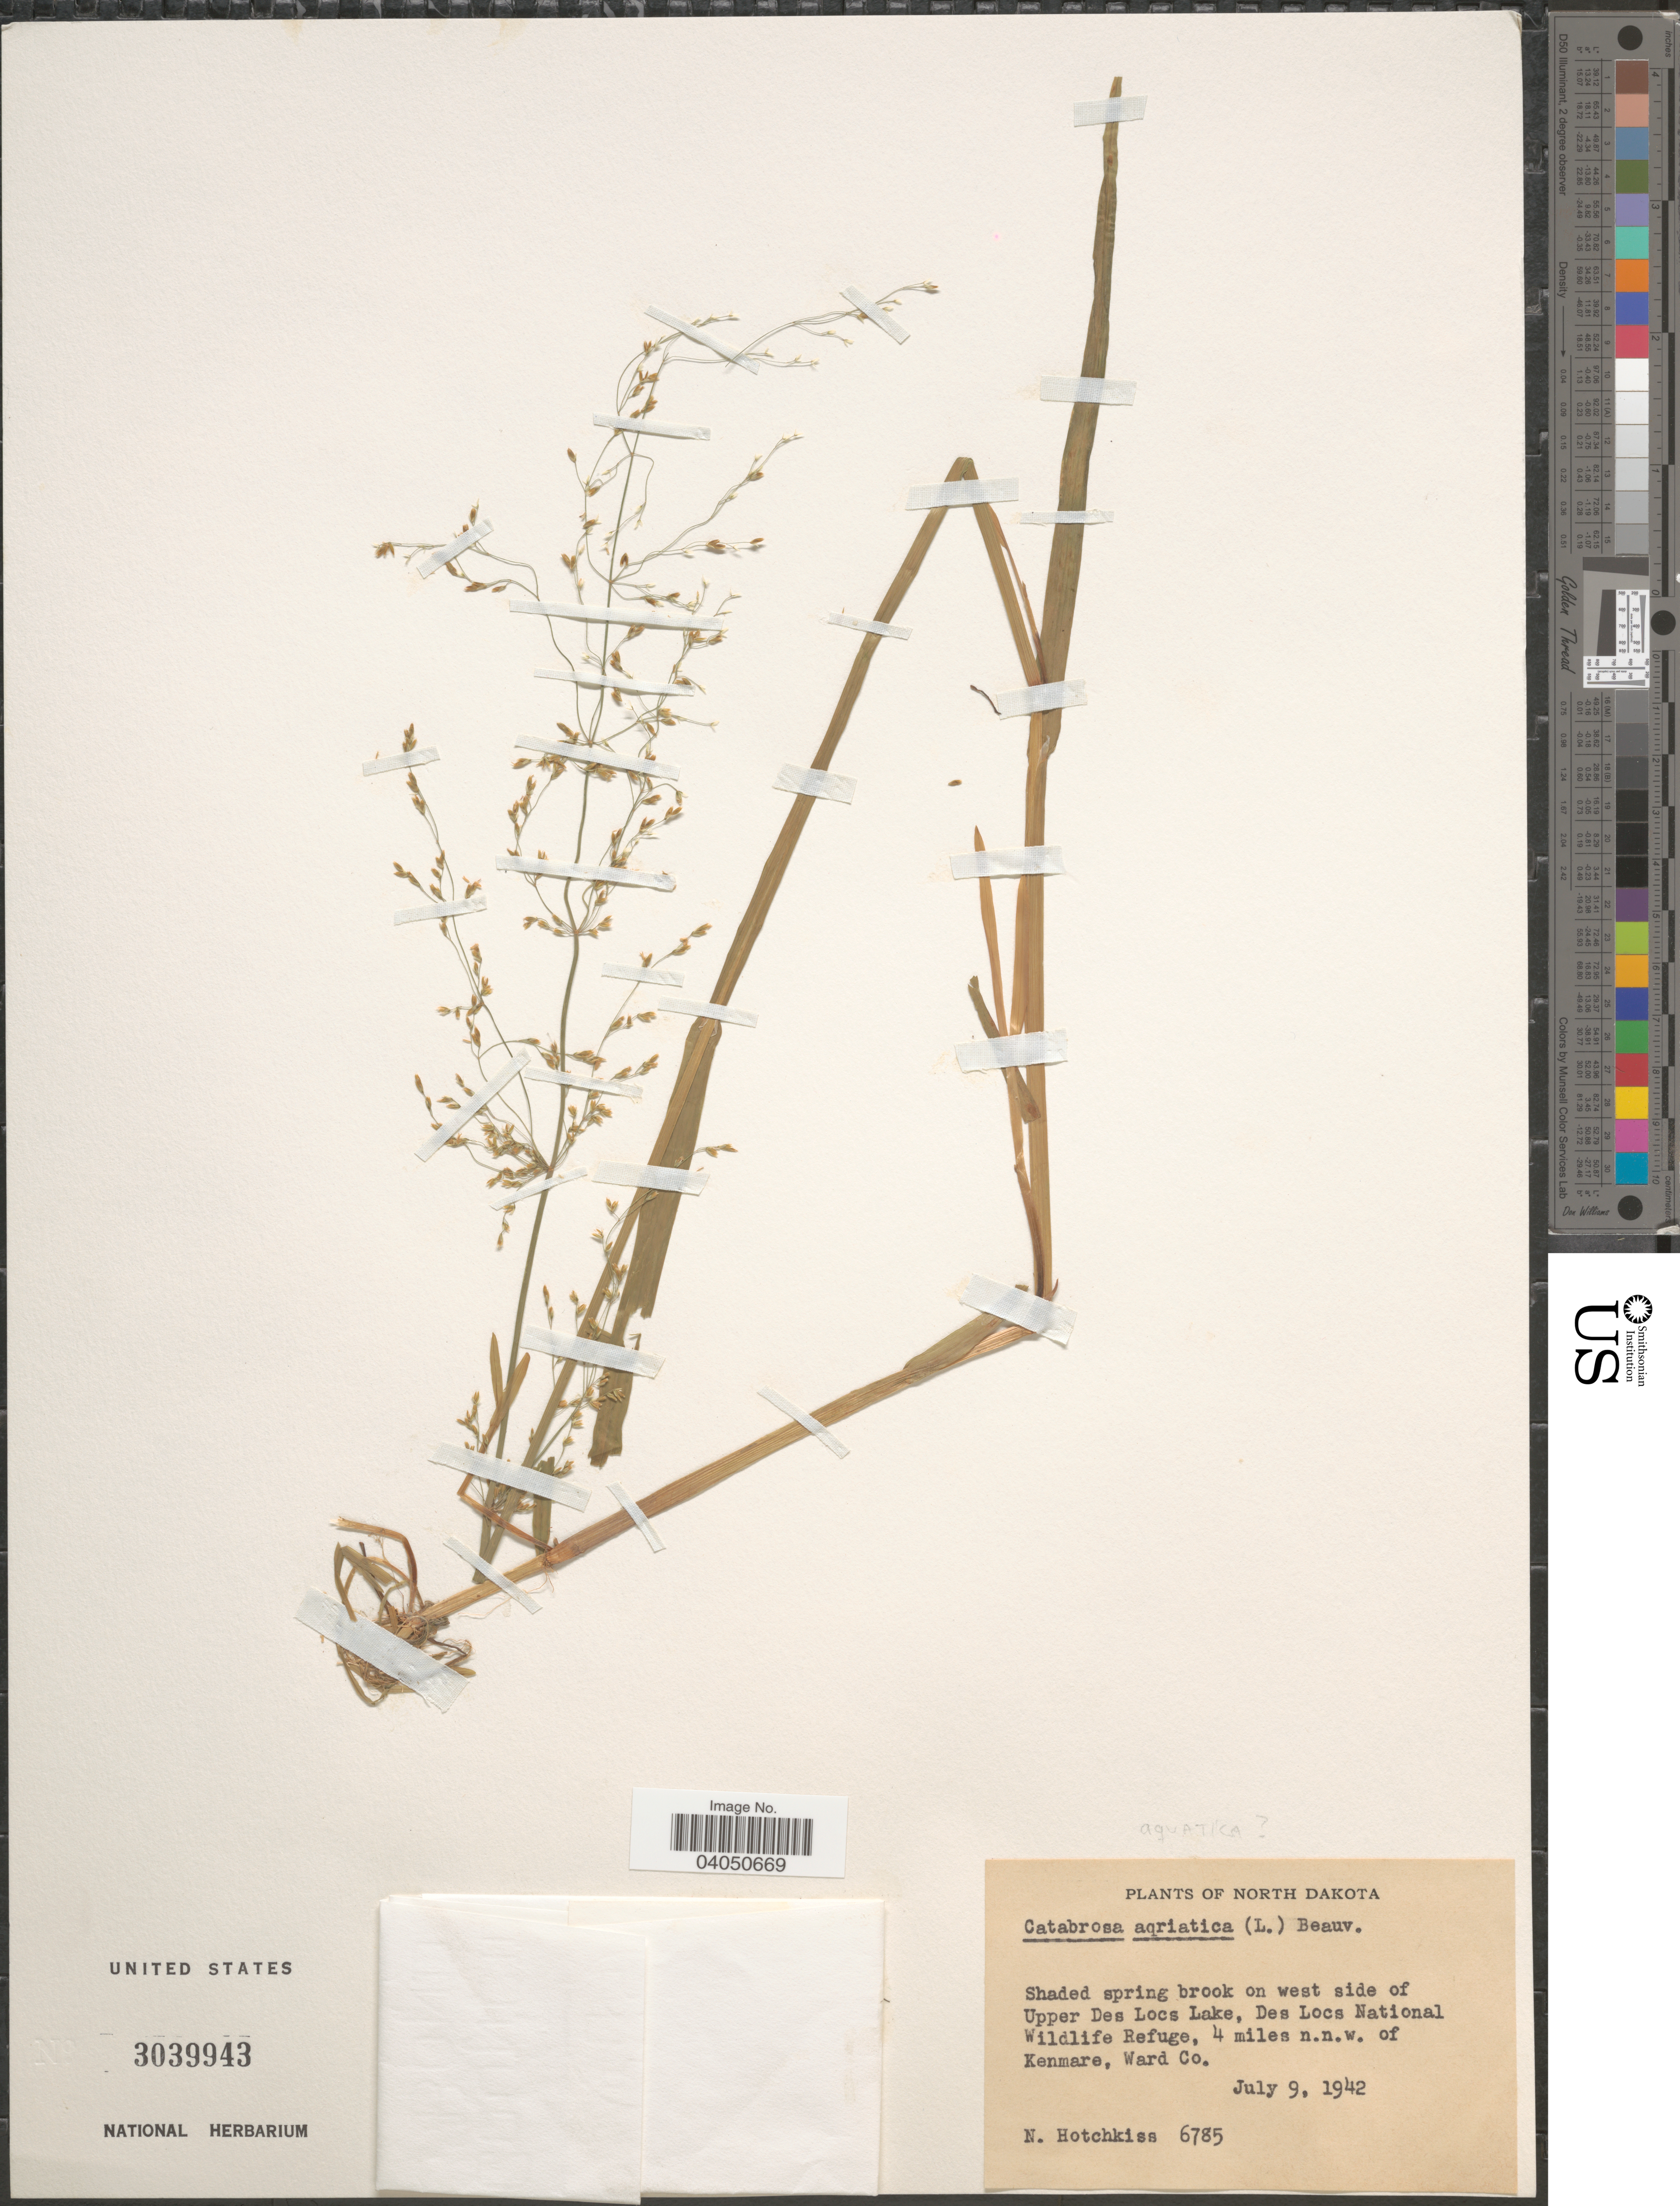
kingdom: Plantae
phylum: Tracheophyta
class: Liliopsida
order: Poales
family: Poaceae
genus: Catabrosa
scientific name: Catabrosa aquatica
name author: (L.) P. Beauv.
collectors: N. Hotchkiss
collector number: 6785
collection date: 1942-07-09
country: United States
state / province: North Dakota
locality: Shaded spring brook on west side of Upper Des Locs Lake, Des Locs National Wildlife Refuge, 4 miles n.n.w. of Kenmare, Ward Co.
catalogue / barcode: US 3039943